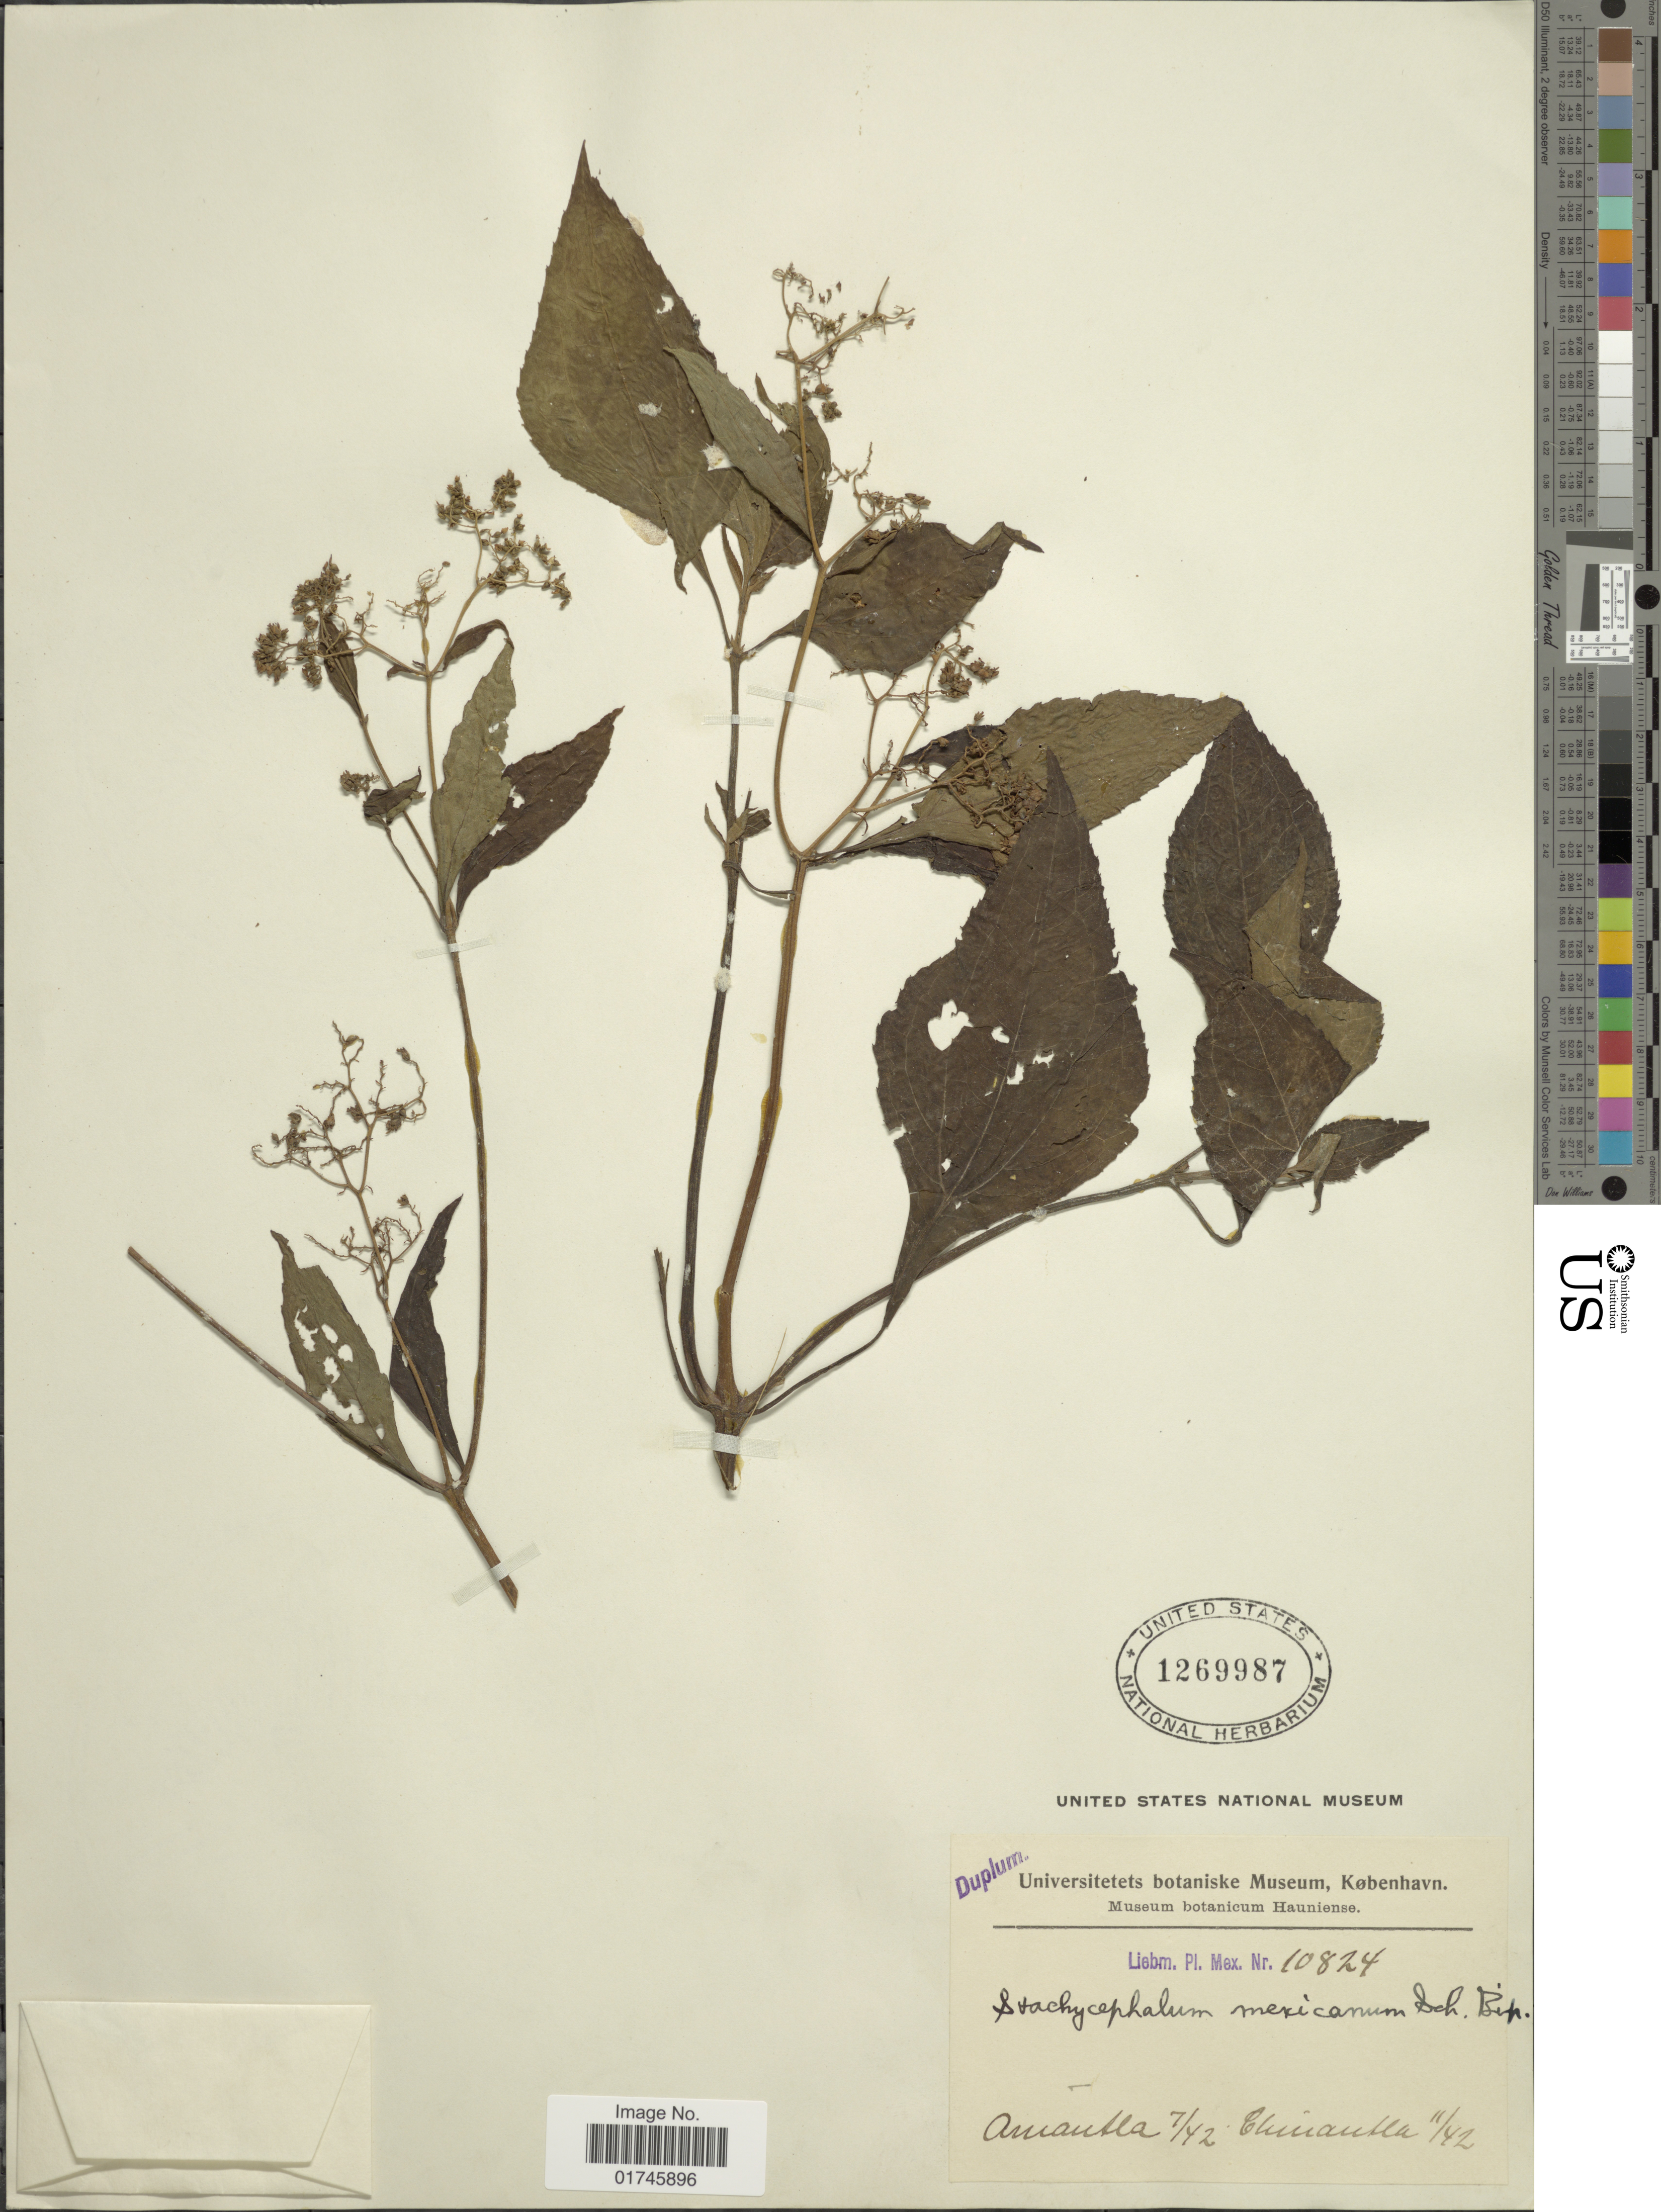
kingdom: Plantae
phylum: Tracheophyta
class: Magnoliopsida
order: Asterales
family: Asteraceae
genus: Stachycephalum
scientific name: Stachycephalum mexicanum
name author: Sch. Bip. ex Benth. in Hook.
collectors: Liebman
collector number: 10824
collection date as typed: Transcribed d/m/y: /7/42 to /11/42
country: Mexico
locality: Pl. Mex. Amantla, Chinantla.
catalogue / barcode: US 1269987